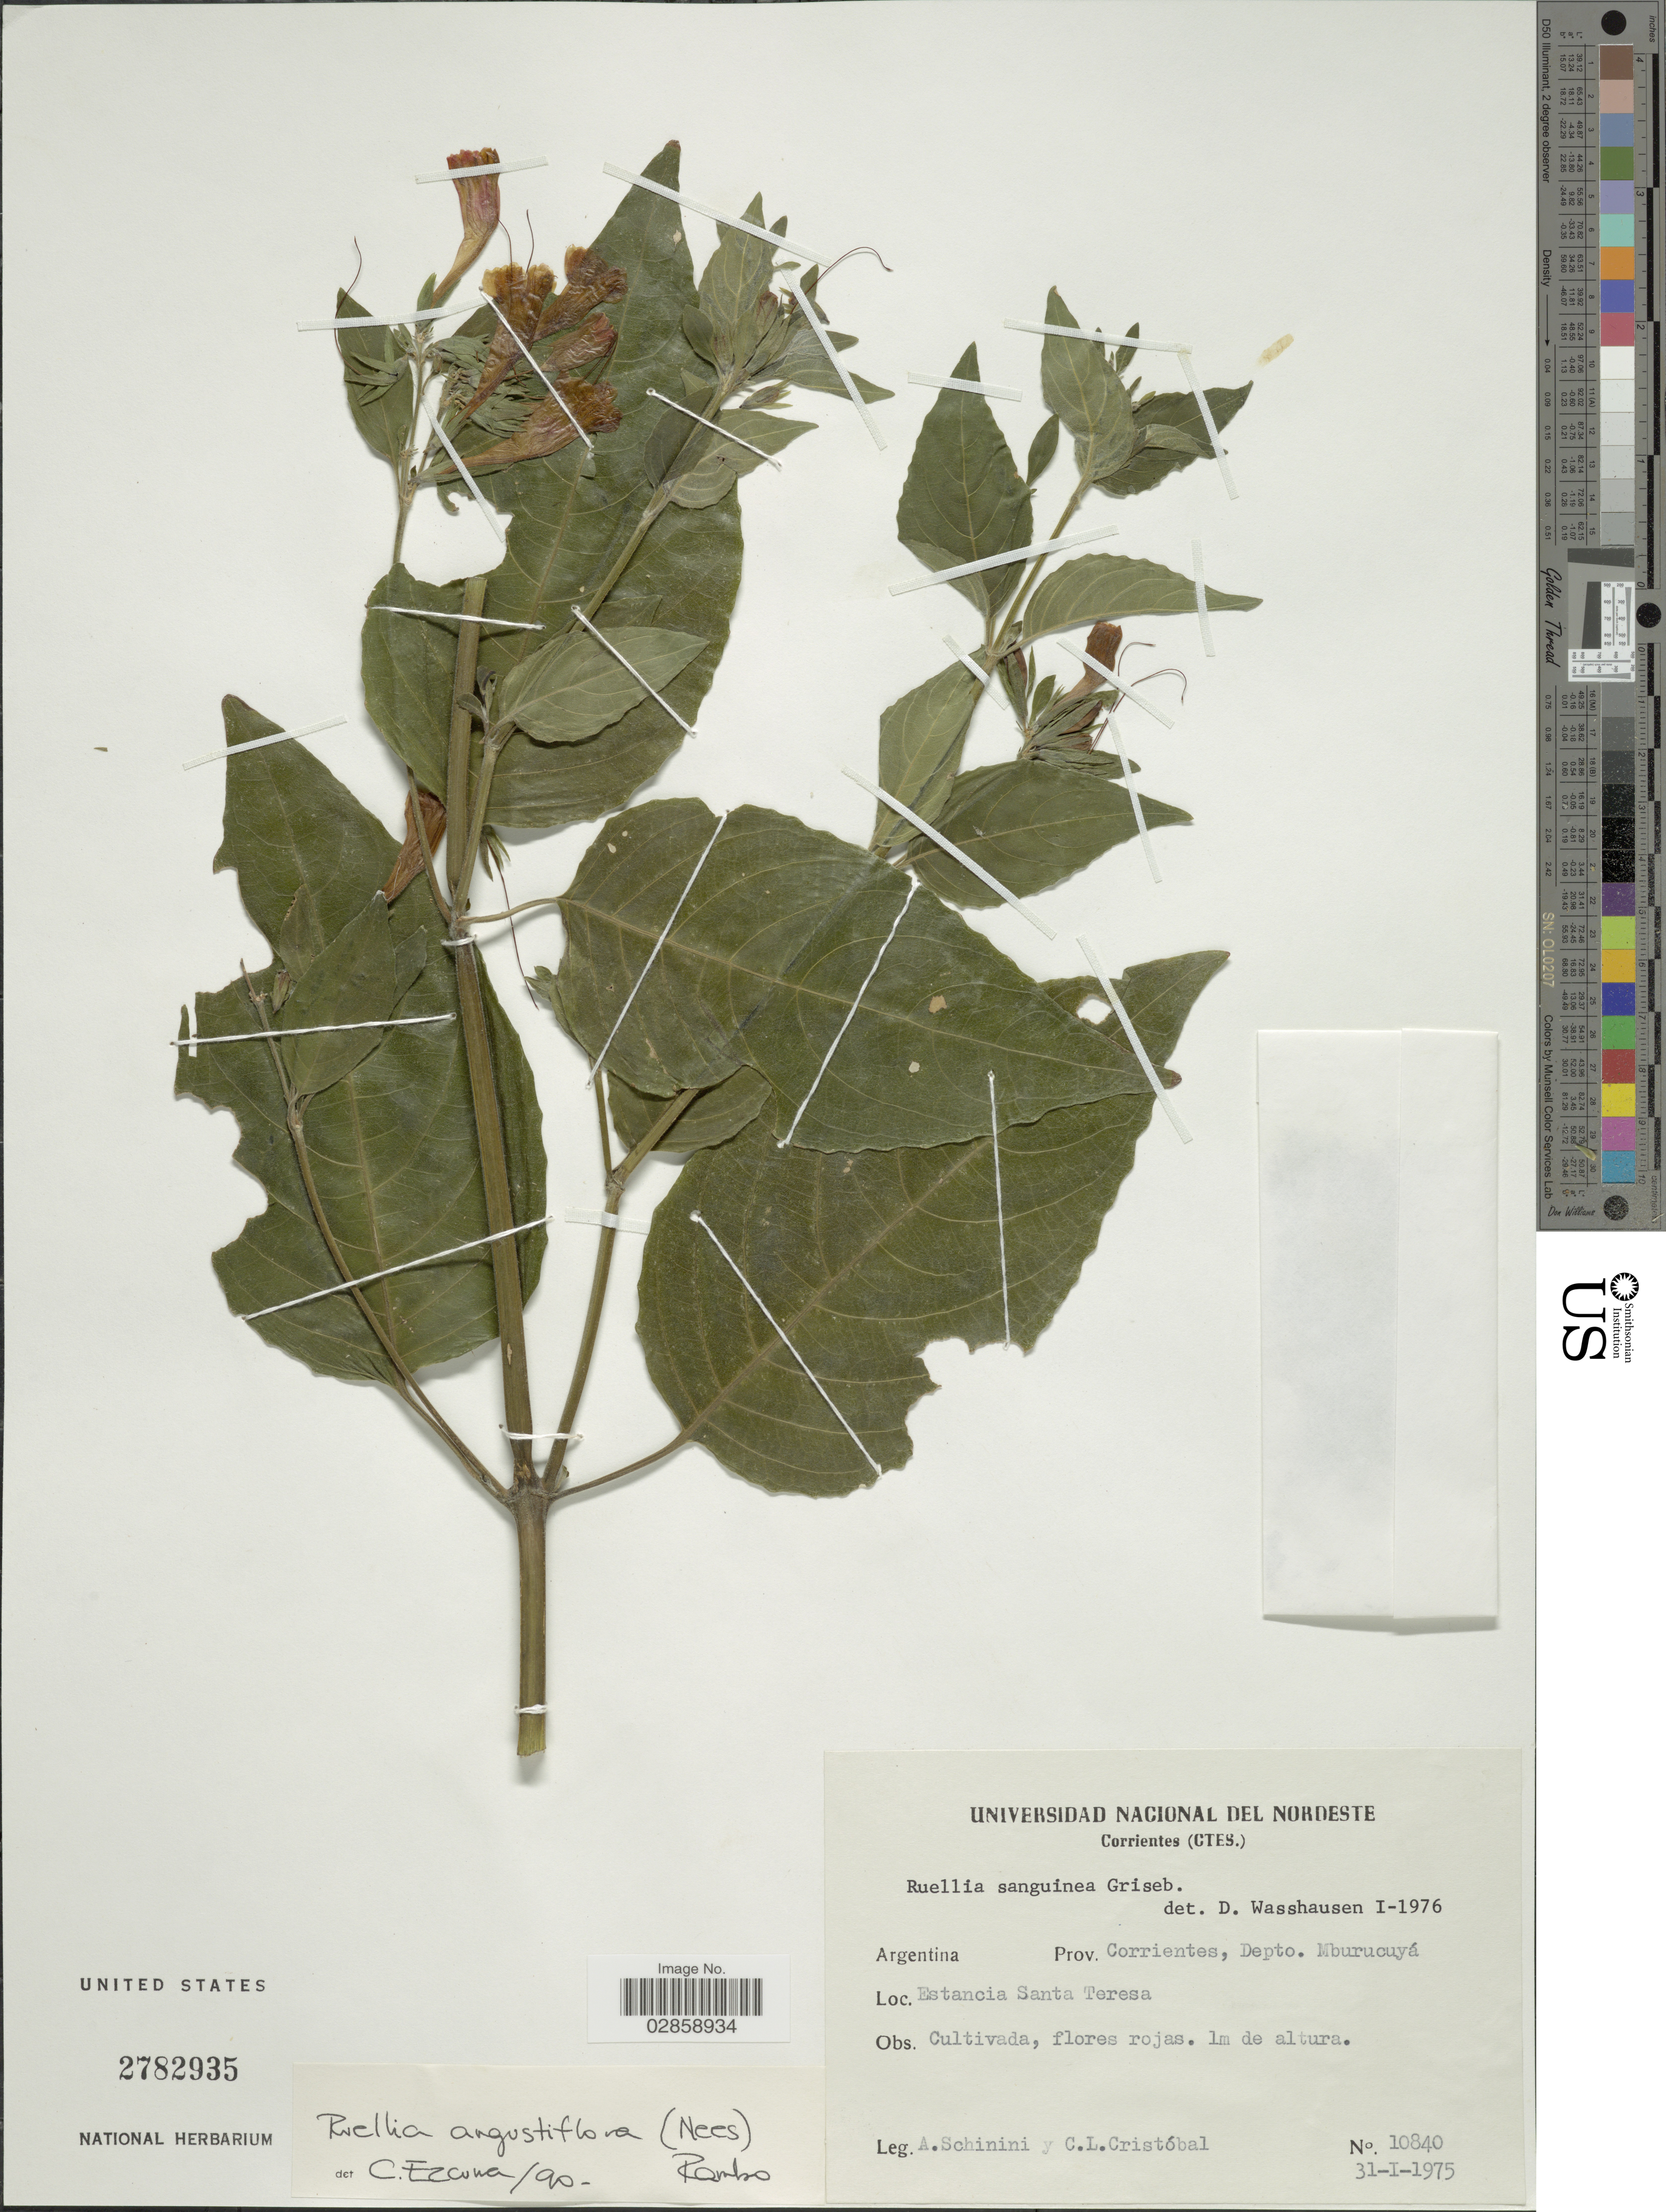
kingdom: Plantae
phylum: Tracheophyta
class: Magnoliopsida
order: Lamiales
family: Acanthaceae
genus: Ruellia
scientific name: Ruellia angustiflora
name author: (Nees) Lindau ex Rambo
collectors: A. Schinini & C. L. Cristóbal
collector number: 10840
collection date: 1975-01-31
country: Argentina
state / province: Corrientes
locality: Depto. Mburucuyá. Estancia Santa Teresa.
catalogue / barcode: US 2782935